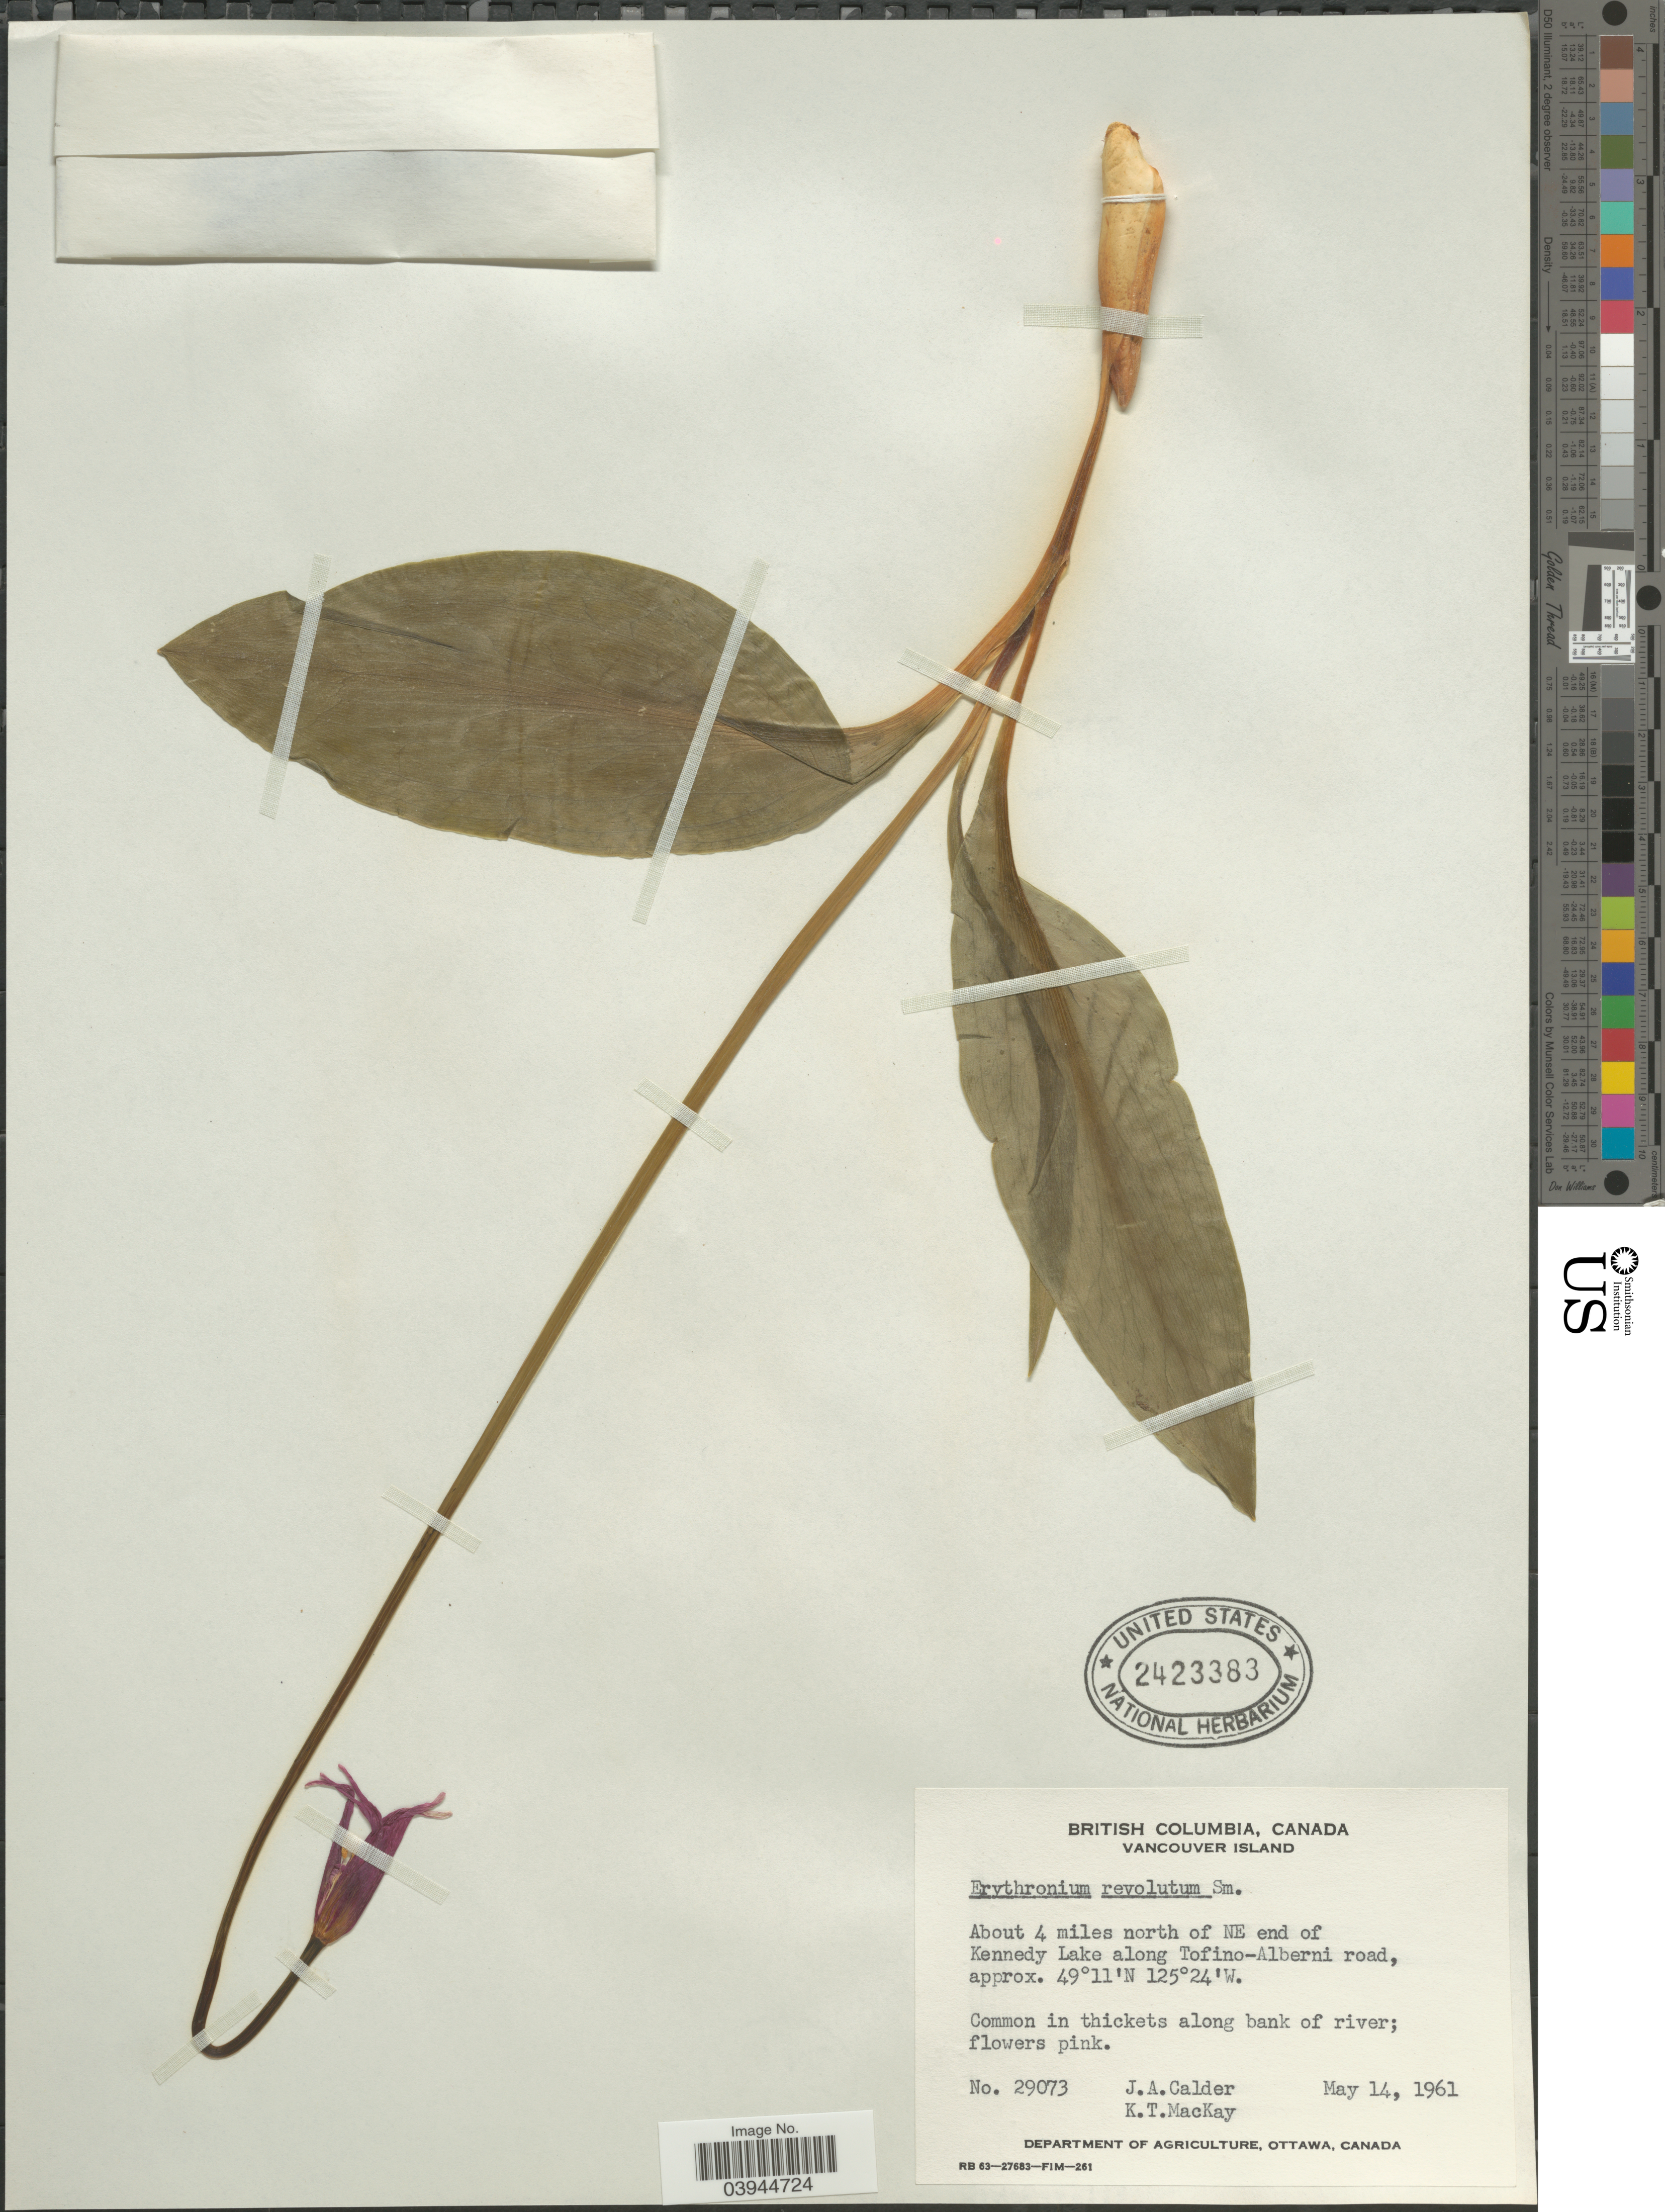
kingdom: Plantae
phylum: Tracheophyta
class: Liliopsida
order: Liliales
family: Liliaceae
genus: Erythronium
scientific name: Erythronium revolutum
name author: Sm.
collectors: J. A. Calder & K. T. Mackay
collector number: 29073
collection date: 1961-05-14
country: Canada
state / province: British Columbia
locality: Vancouver Island. About 4 miles north of NE end of Kennedy Lake along Tofino-Alberni road.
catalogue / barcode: US 2423383